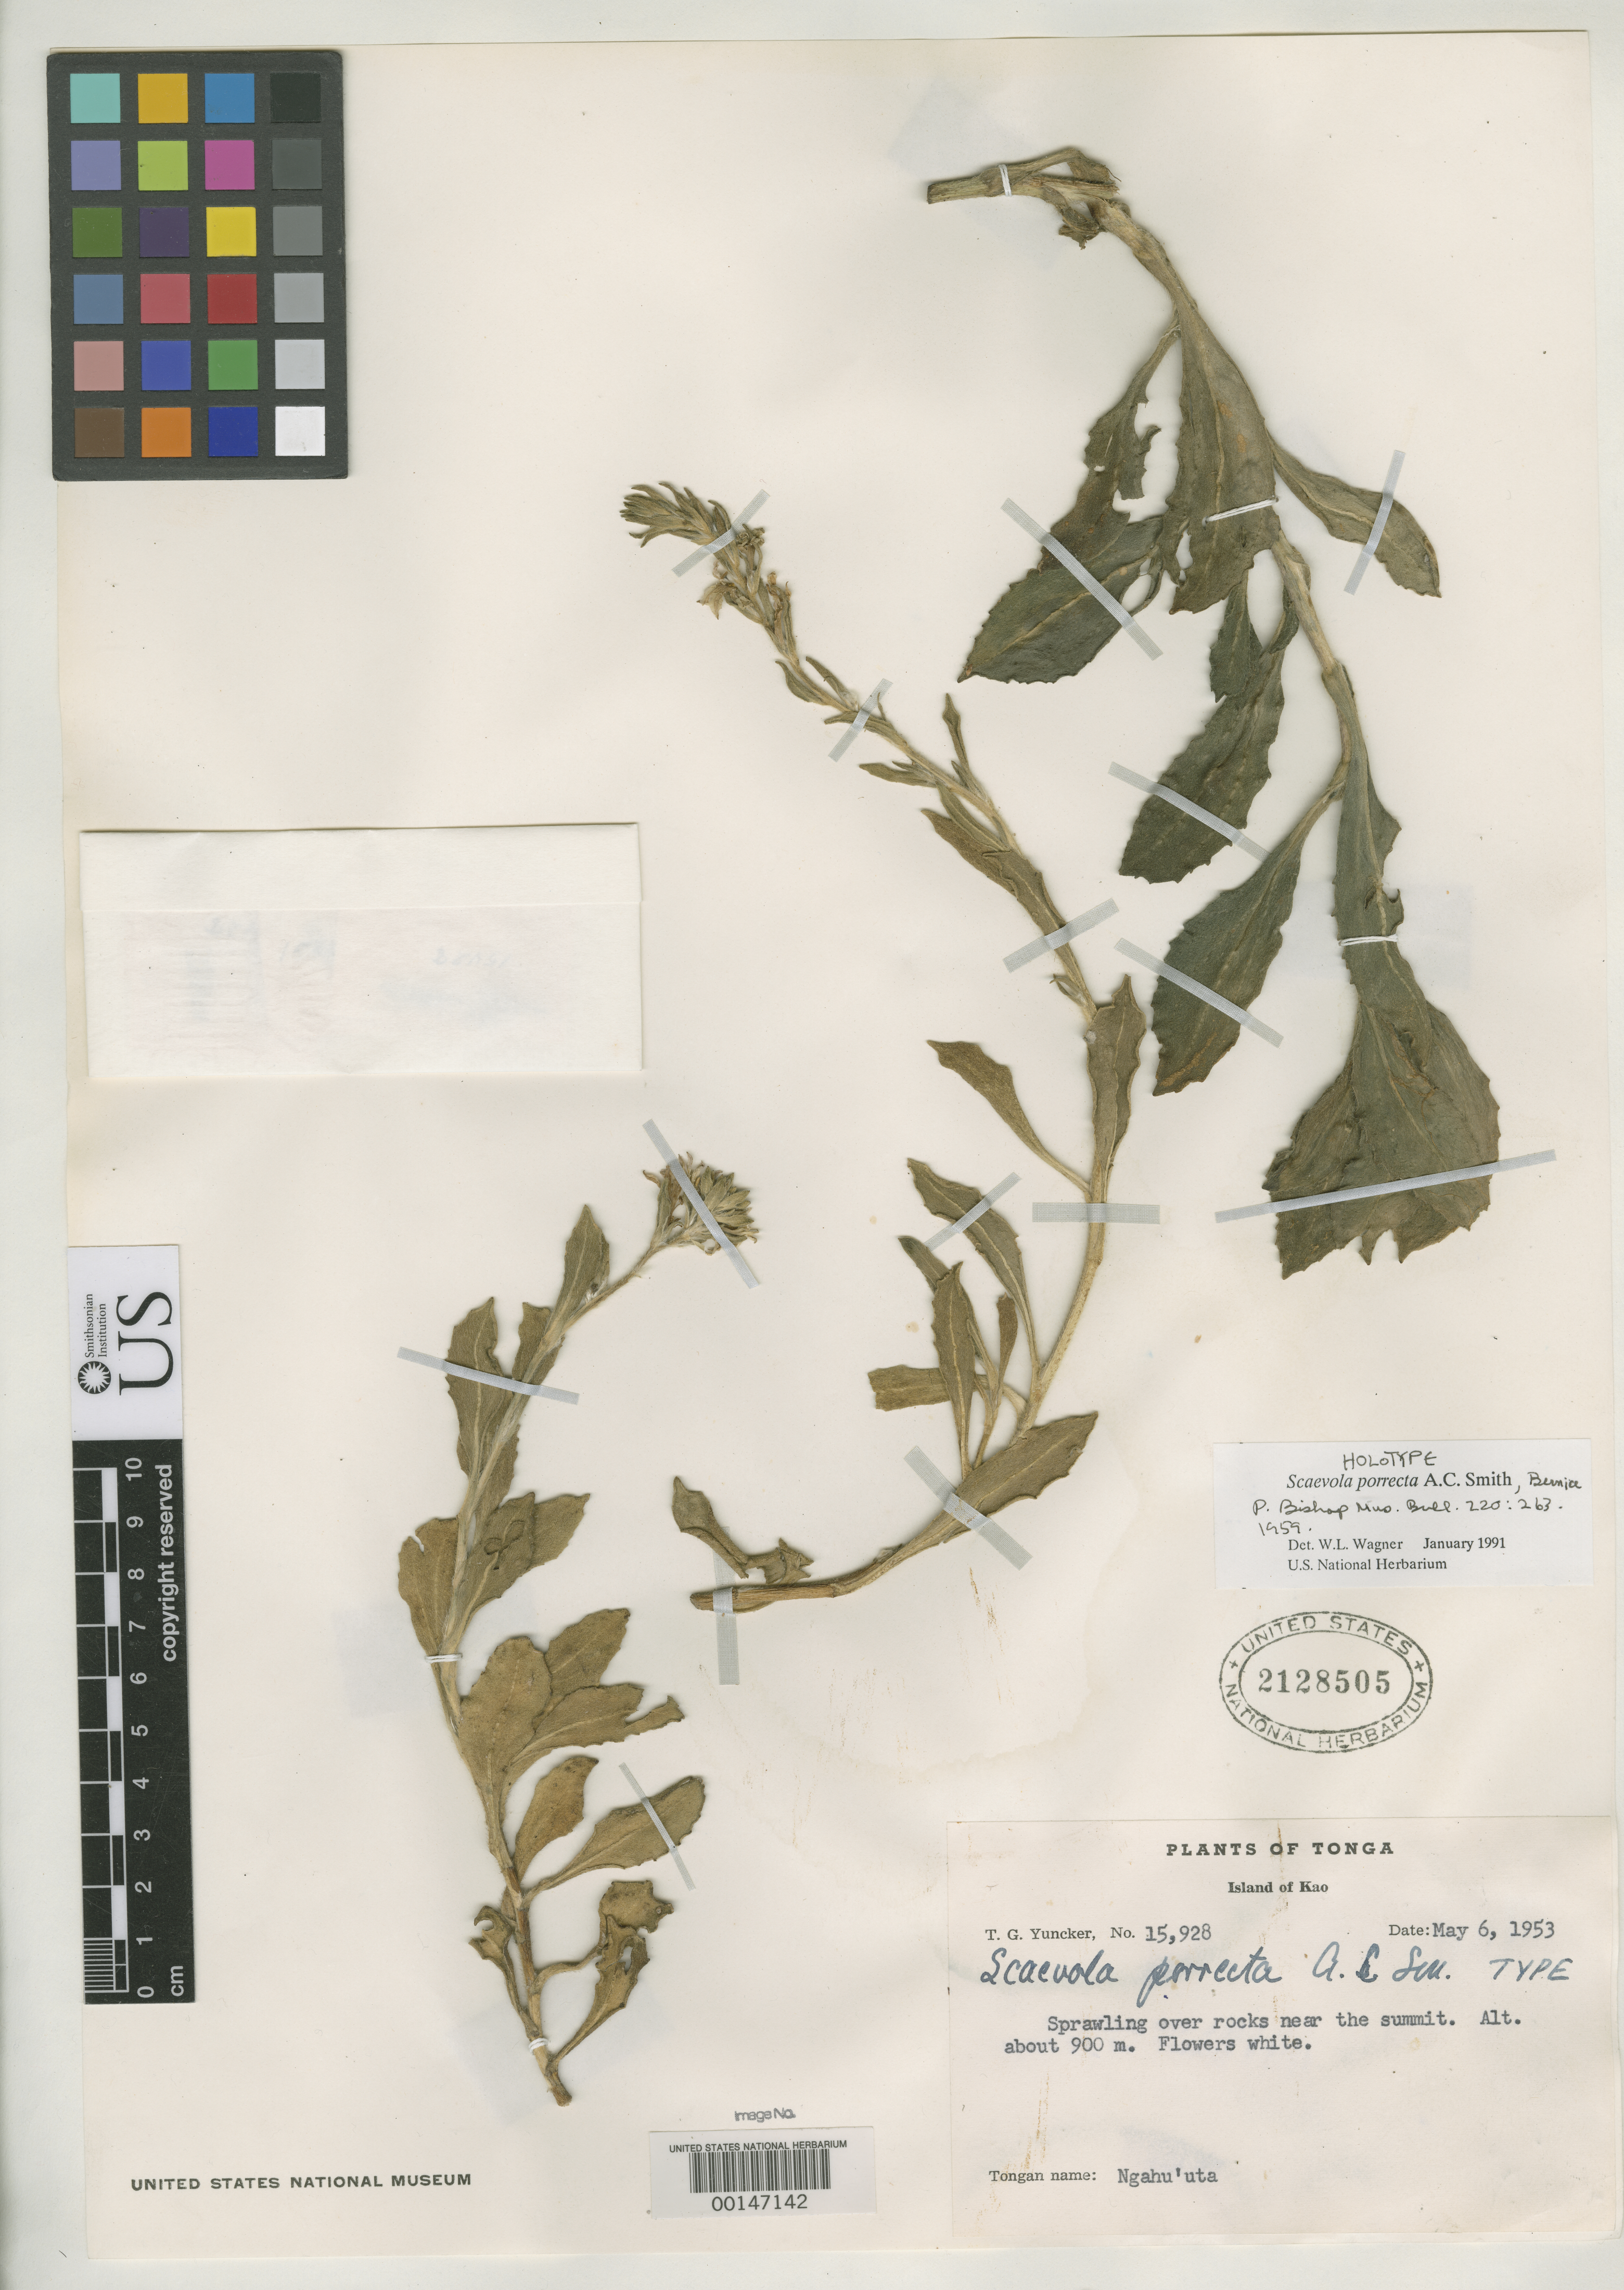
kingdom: Plantae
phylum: Tracheophyta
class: Magnoliopsida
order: Asterales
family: Goodeniaceae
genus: Scaevola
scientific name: Scaevola porrecta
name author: A.C. Sm.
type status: Holotype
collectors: T. G. Yuncker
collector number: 15928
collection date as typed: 06 May 1953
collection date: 1953-05-06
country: Tonga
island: Kao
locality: Kao.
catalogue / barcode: US 2128505